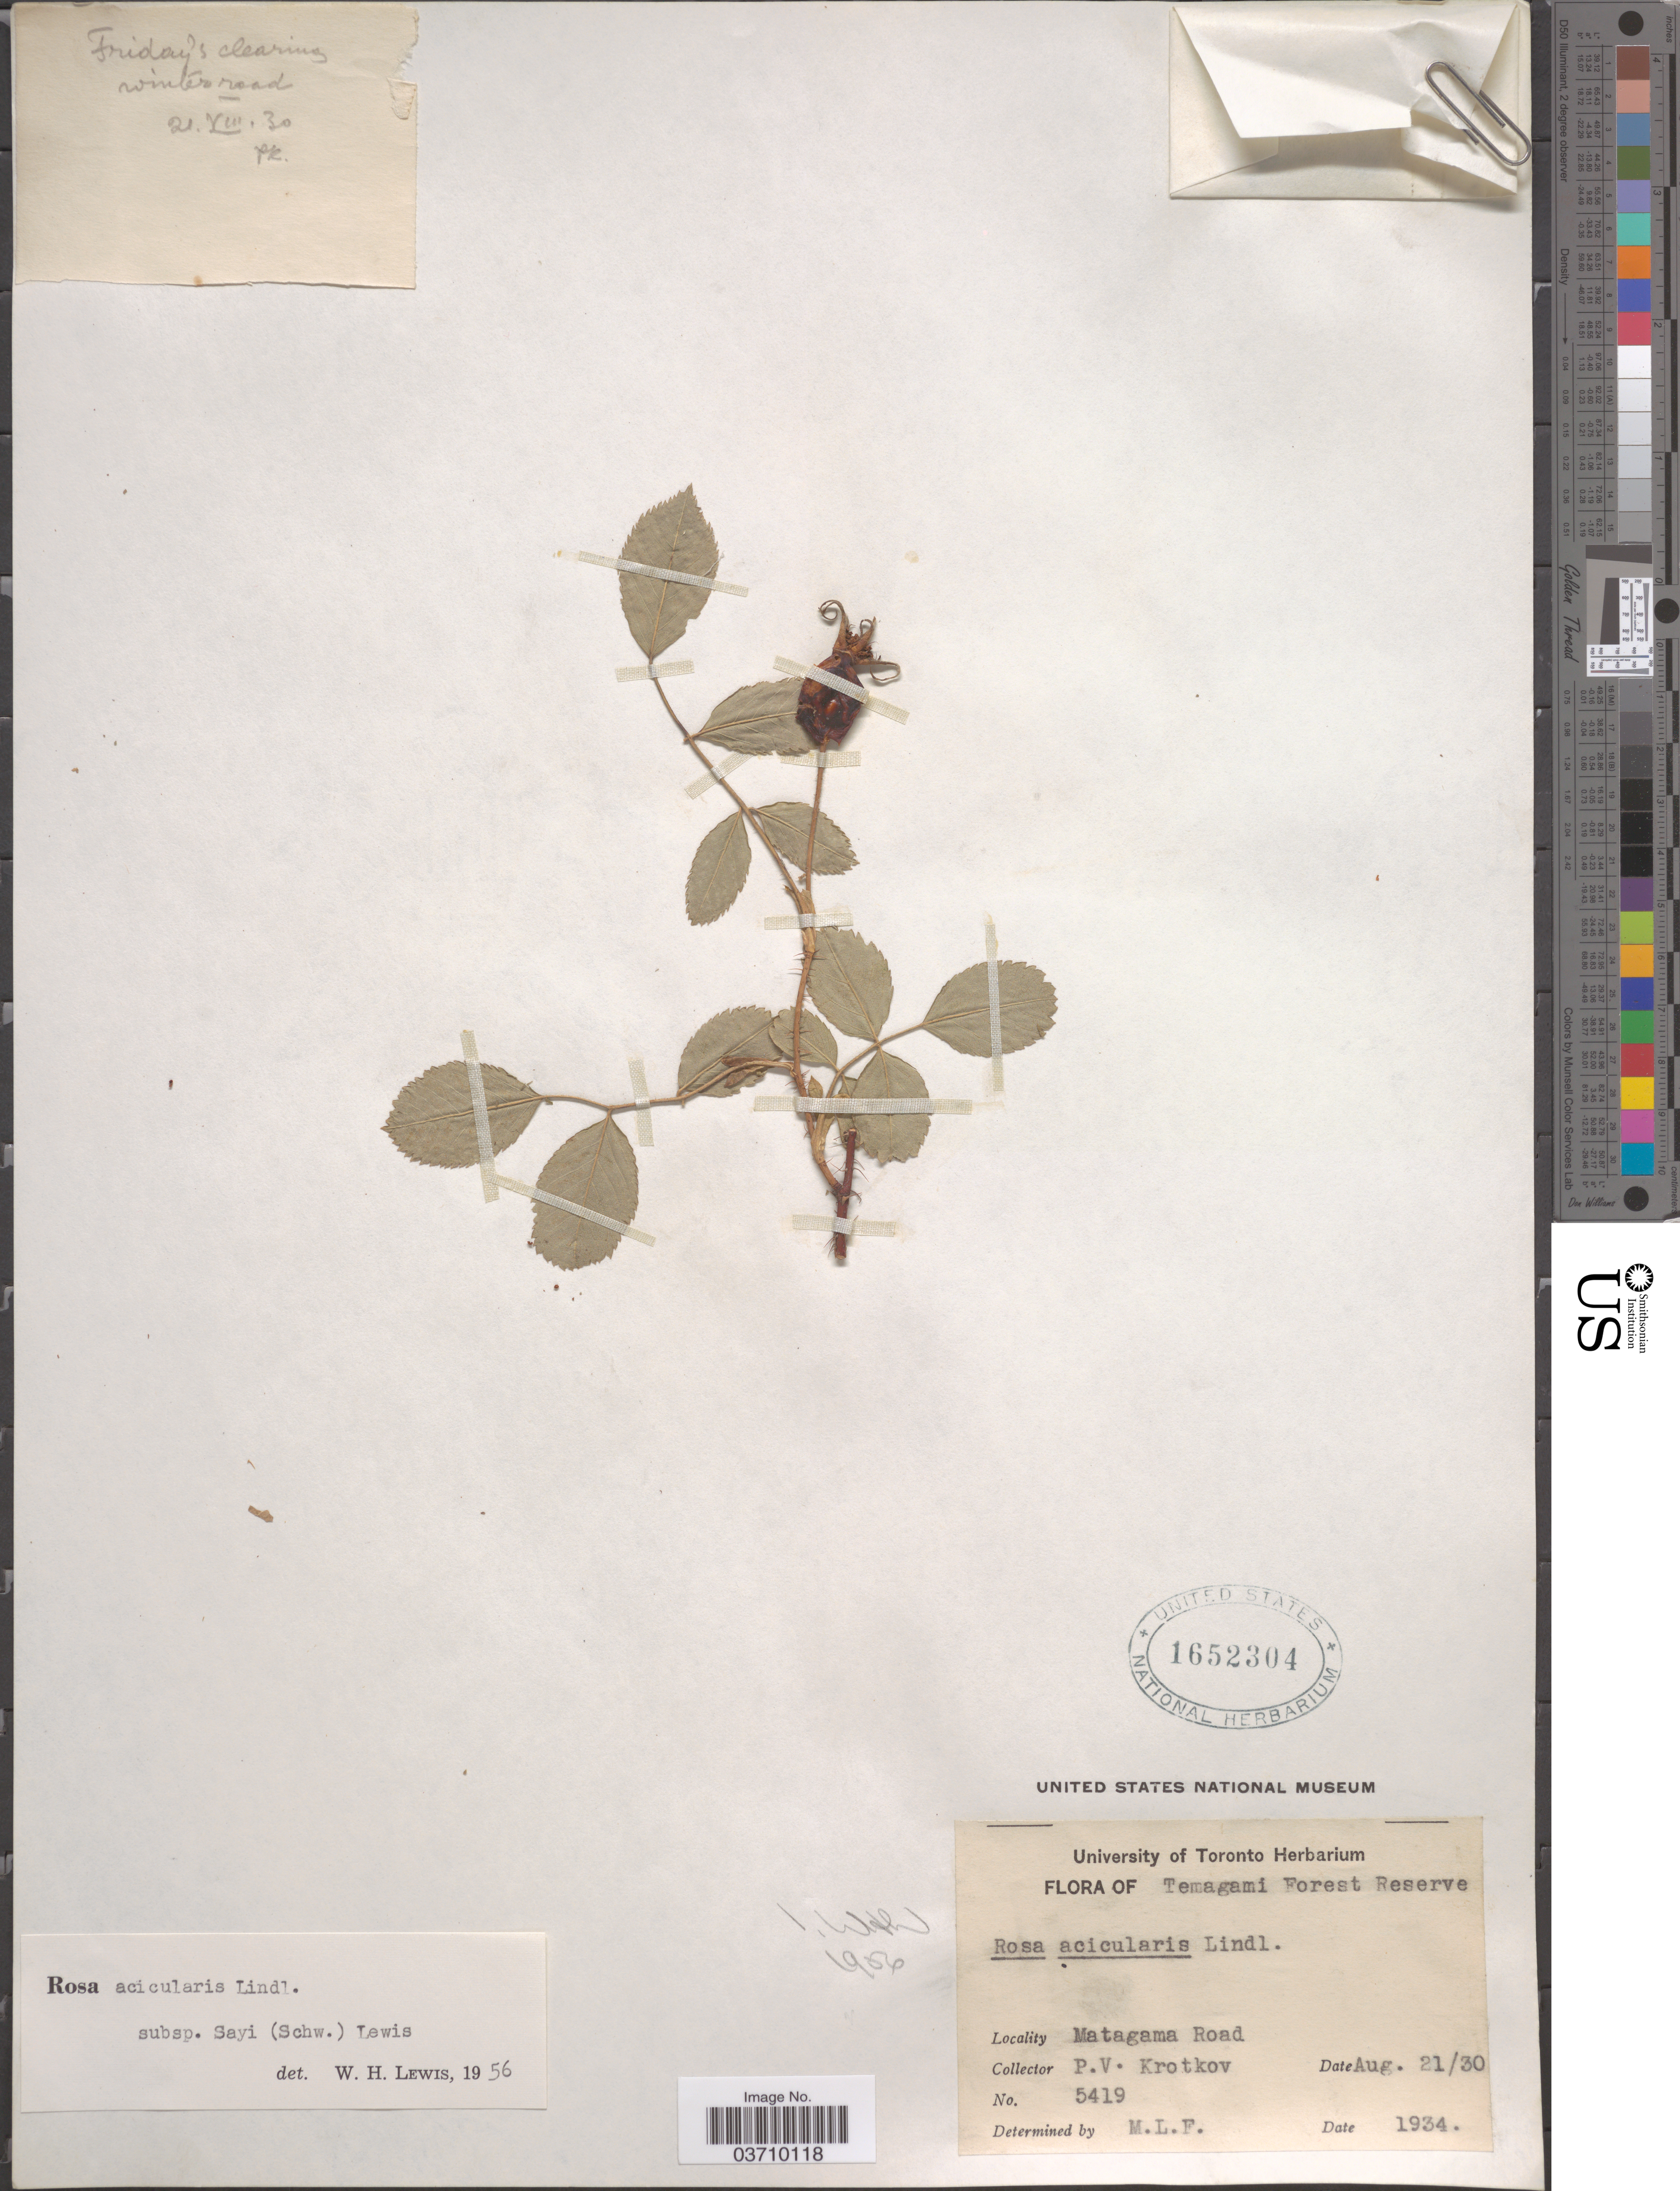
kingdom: Plantae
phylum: Tracheophyta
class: Magnoliopsida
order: Rosales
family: Rosaceae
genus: Rosa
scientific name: Rosa acicularis var. sayi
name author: (Schwein.) Rehder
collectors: P. V. Krotkov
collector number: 5419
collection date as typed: Transcribed d/m/y: 21/8/30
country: Canada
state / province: Ontario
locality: Temagami Forest Reserve. Matagama Road. Winter road.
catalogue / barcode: US 1652304